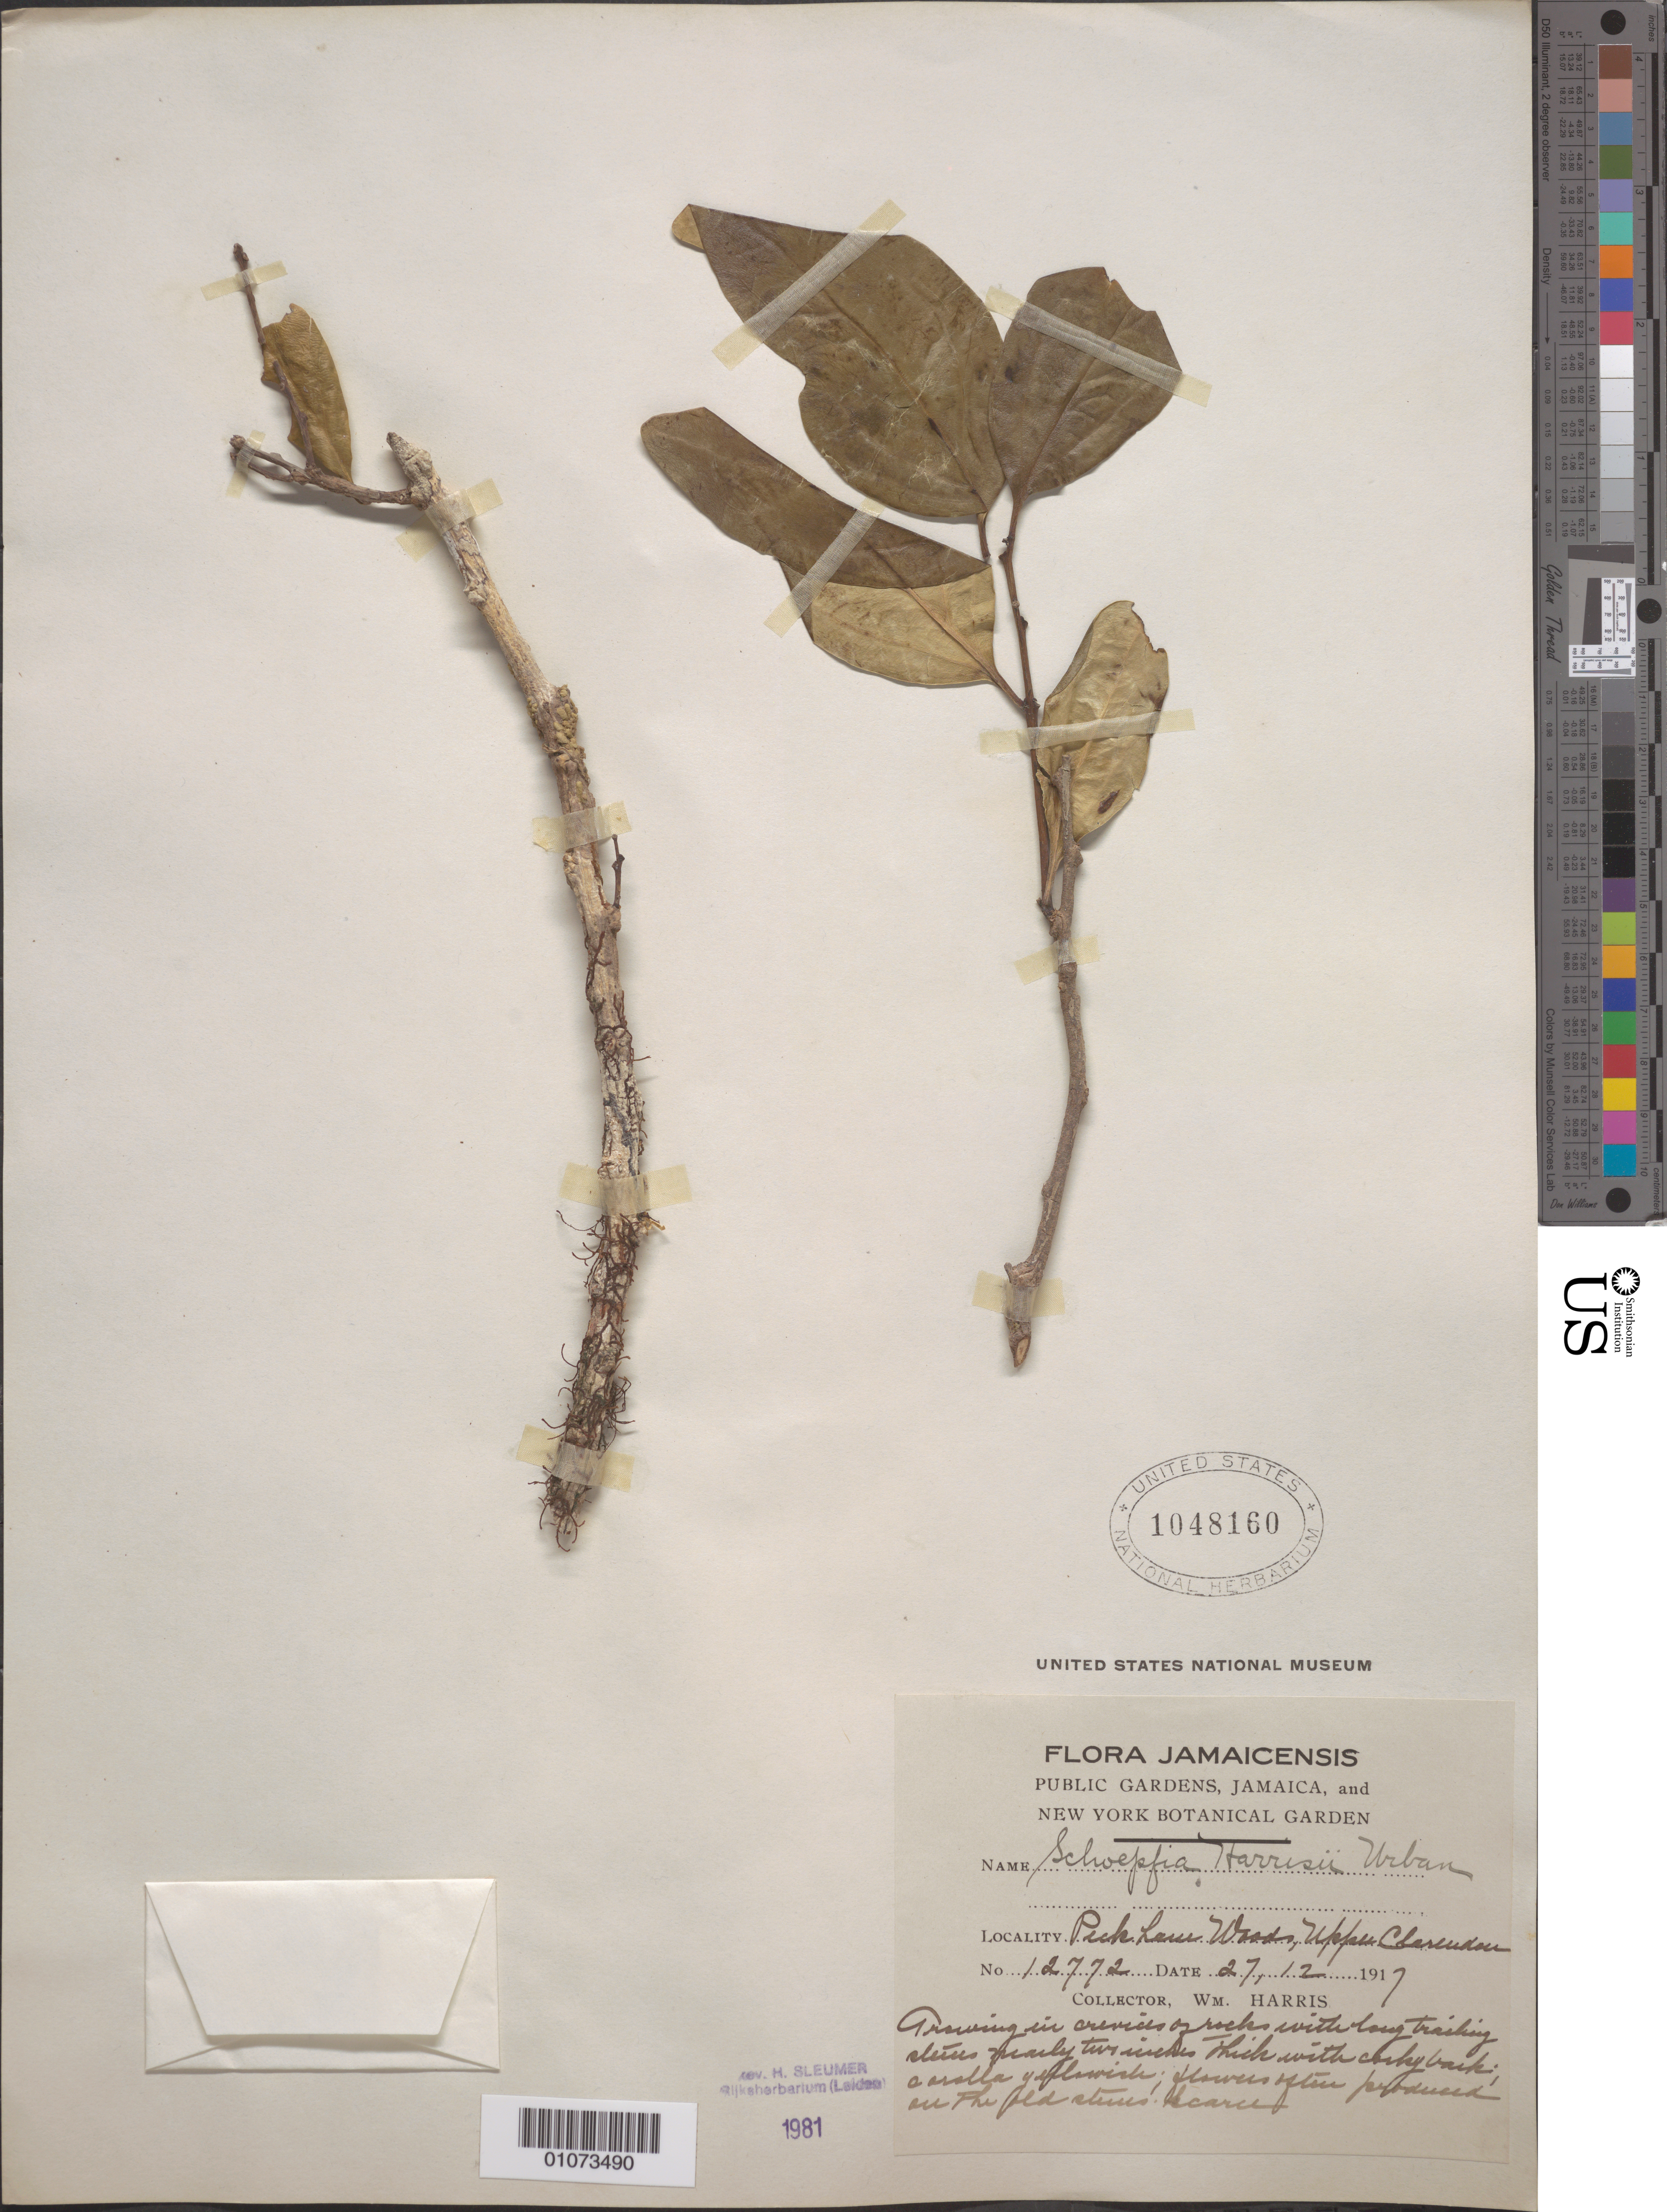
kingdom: Plantae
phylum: Tracheophyta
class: Magnoliopsida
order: Santalales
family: Schoepfiaceae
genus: Schoepfia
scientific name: Schoepfia harrisii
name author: Urb.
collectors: W. Harris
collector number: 12772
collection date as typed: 27 Dec 1917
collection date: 1917-12-27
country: Jamaica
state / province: Clarendon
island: Jamaica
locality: Pick Lane Woods, Upper Clarendon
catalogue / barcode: US 1048160